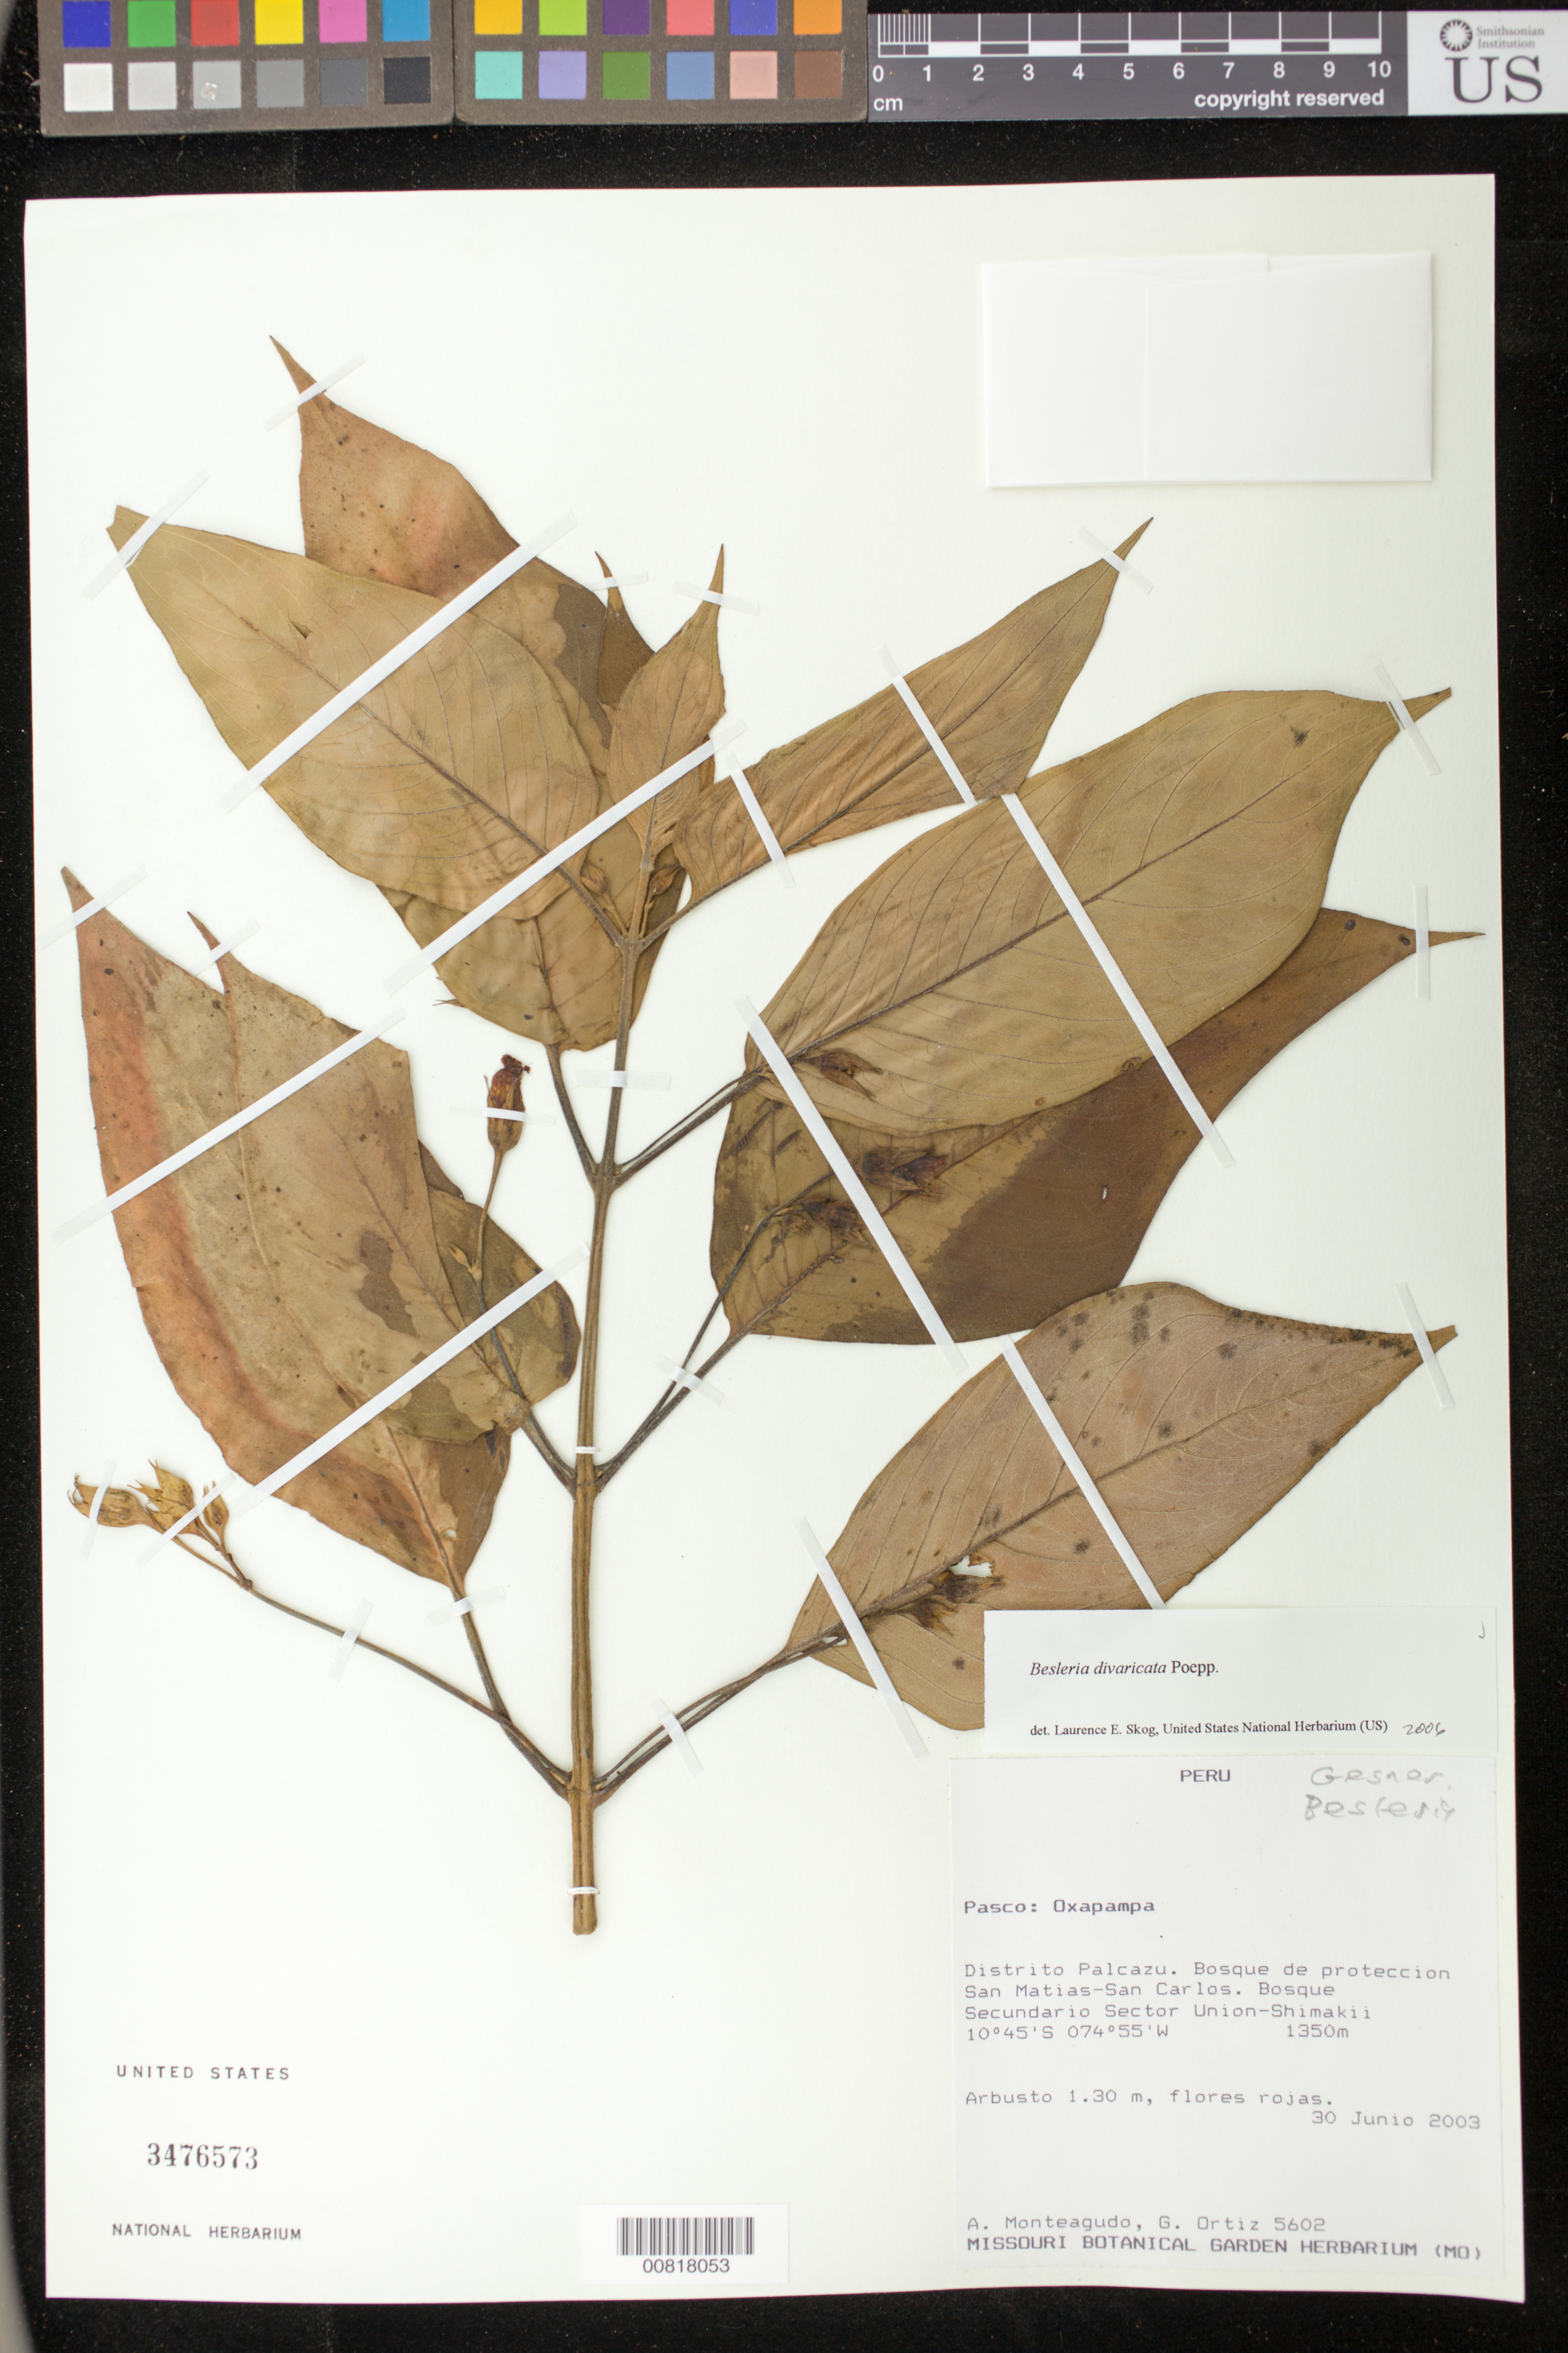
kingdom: Plantae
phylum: Tracheophyta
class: Magnoliopsida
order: Lamiales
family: Gesneriaceae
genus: Besleria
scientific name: Besleria divaricata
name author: Poepp.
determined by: Skog, Laurence E.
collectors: A. Monteagudo & G. Ortiz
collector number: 5602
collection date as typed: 30 Jun 2003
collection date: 2003-06-30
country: Peru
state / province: Pasco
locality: Pasco: Oxapampa. Distrito Palcazu, Bosque de proteccion San Matias-San Carlos. Bosque secundario Sector Union-Shimakii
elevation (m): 1350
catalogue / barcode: US 3476573